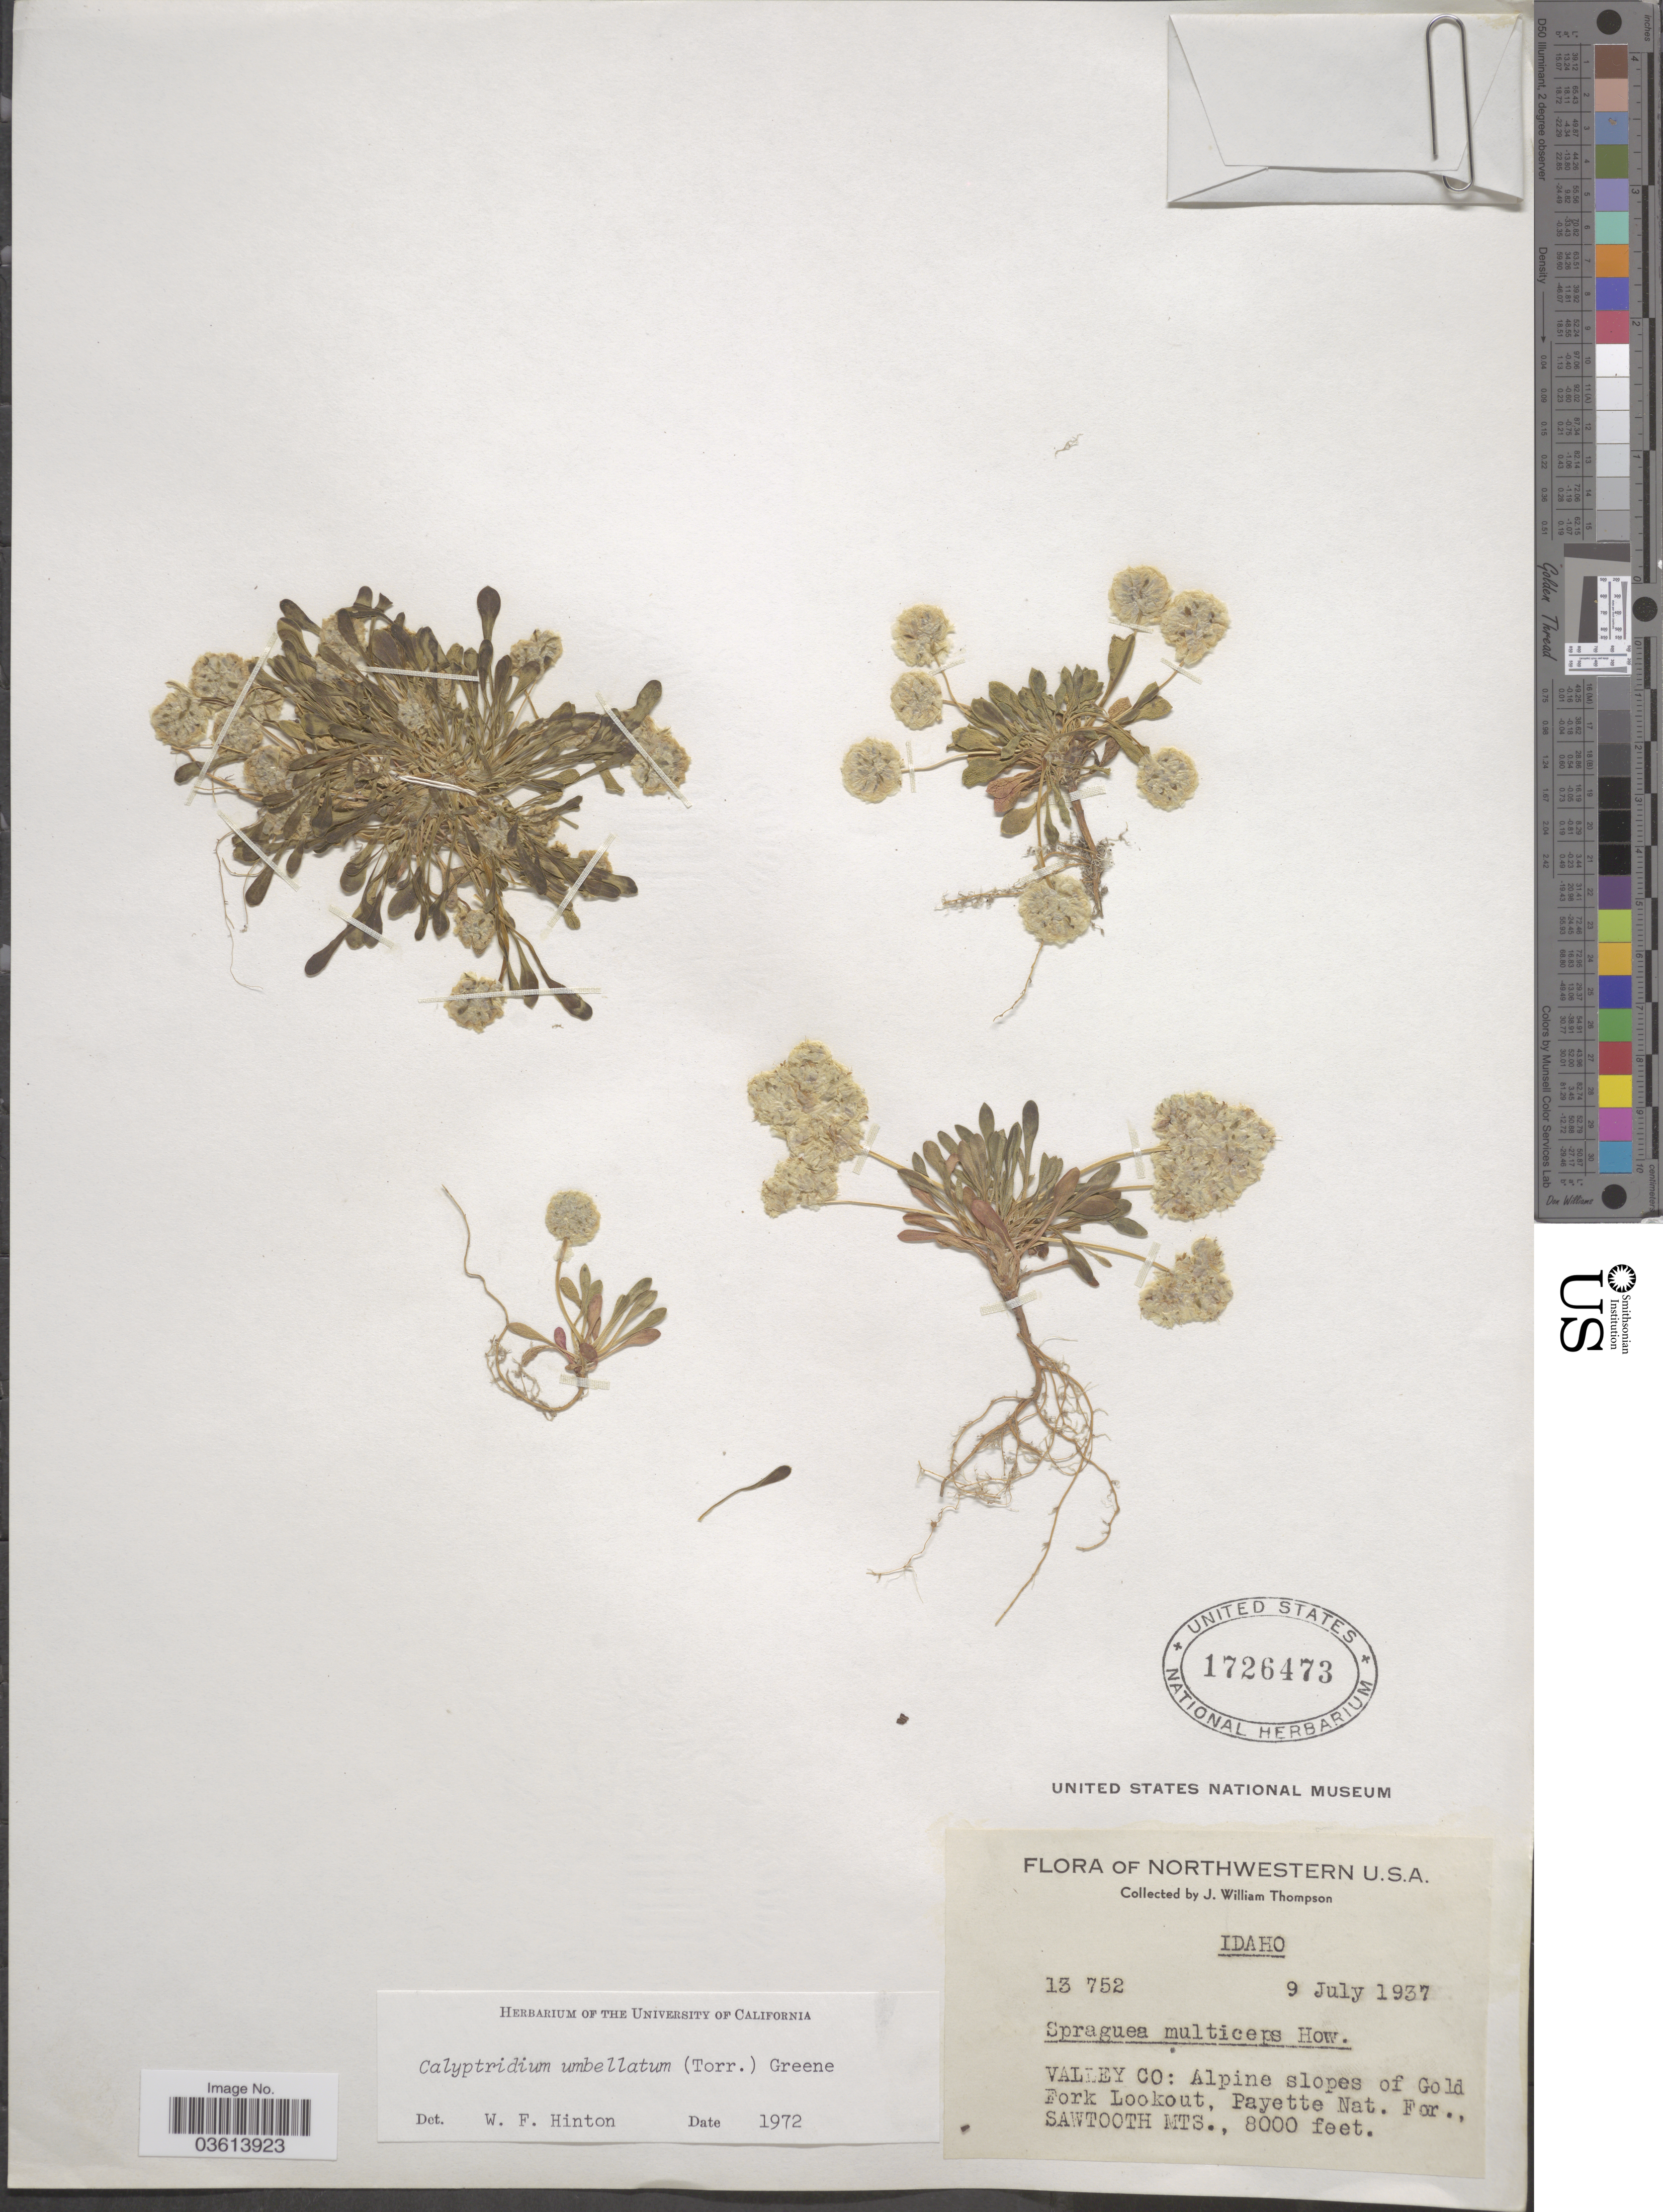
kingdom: Plantae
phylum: Tracheophyta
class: Magnoliopsida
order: Caryophyllales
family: Montiaceae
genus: Calyptridium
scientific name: Calyptridium umbellatum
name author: (Torr.) Greene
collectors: J. W. Thompson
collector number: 13752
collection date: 1937-07-09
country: United States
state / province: Idaho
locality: Northwestern U.S.A. Valley Co: Alpine slopes of Gold Fork Lookout, Payette Nat. For., Sawtooth Mts.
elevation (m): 2438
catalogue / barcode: US 1726473